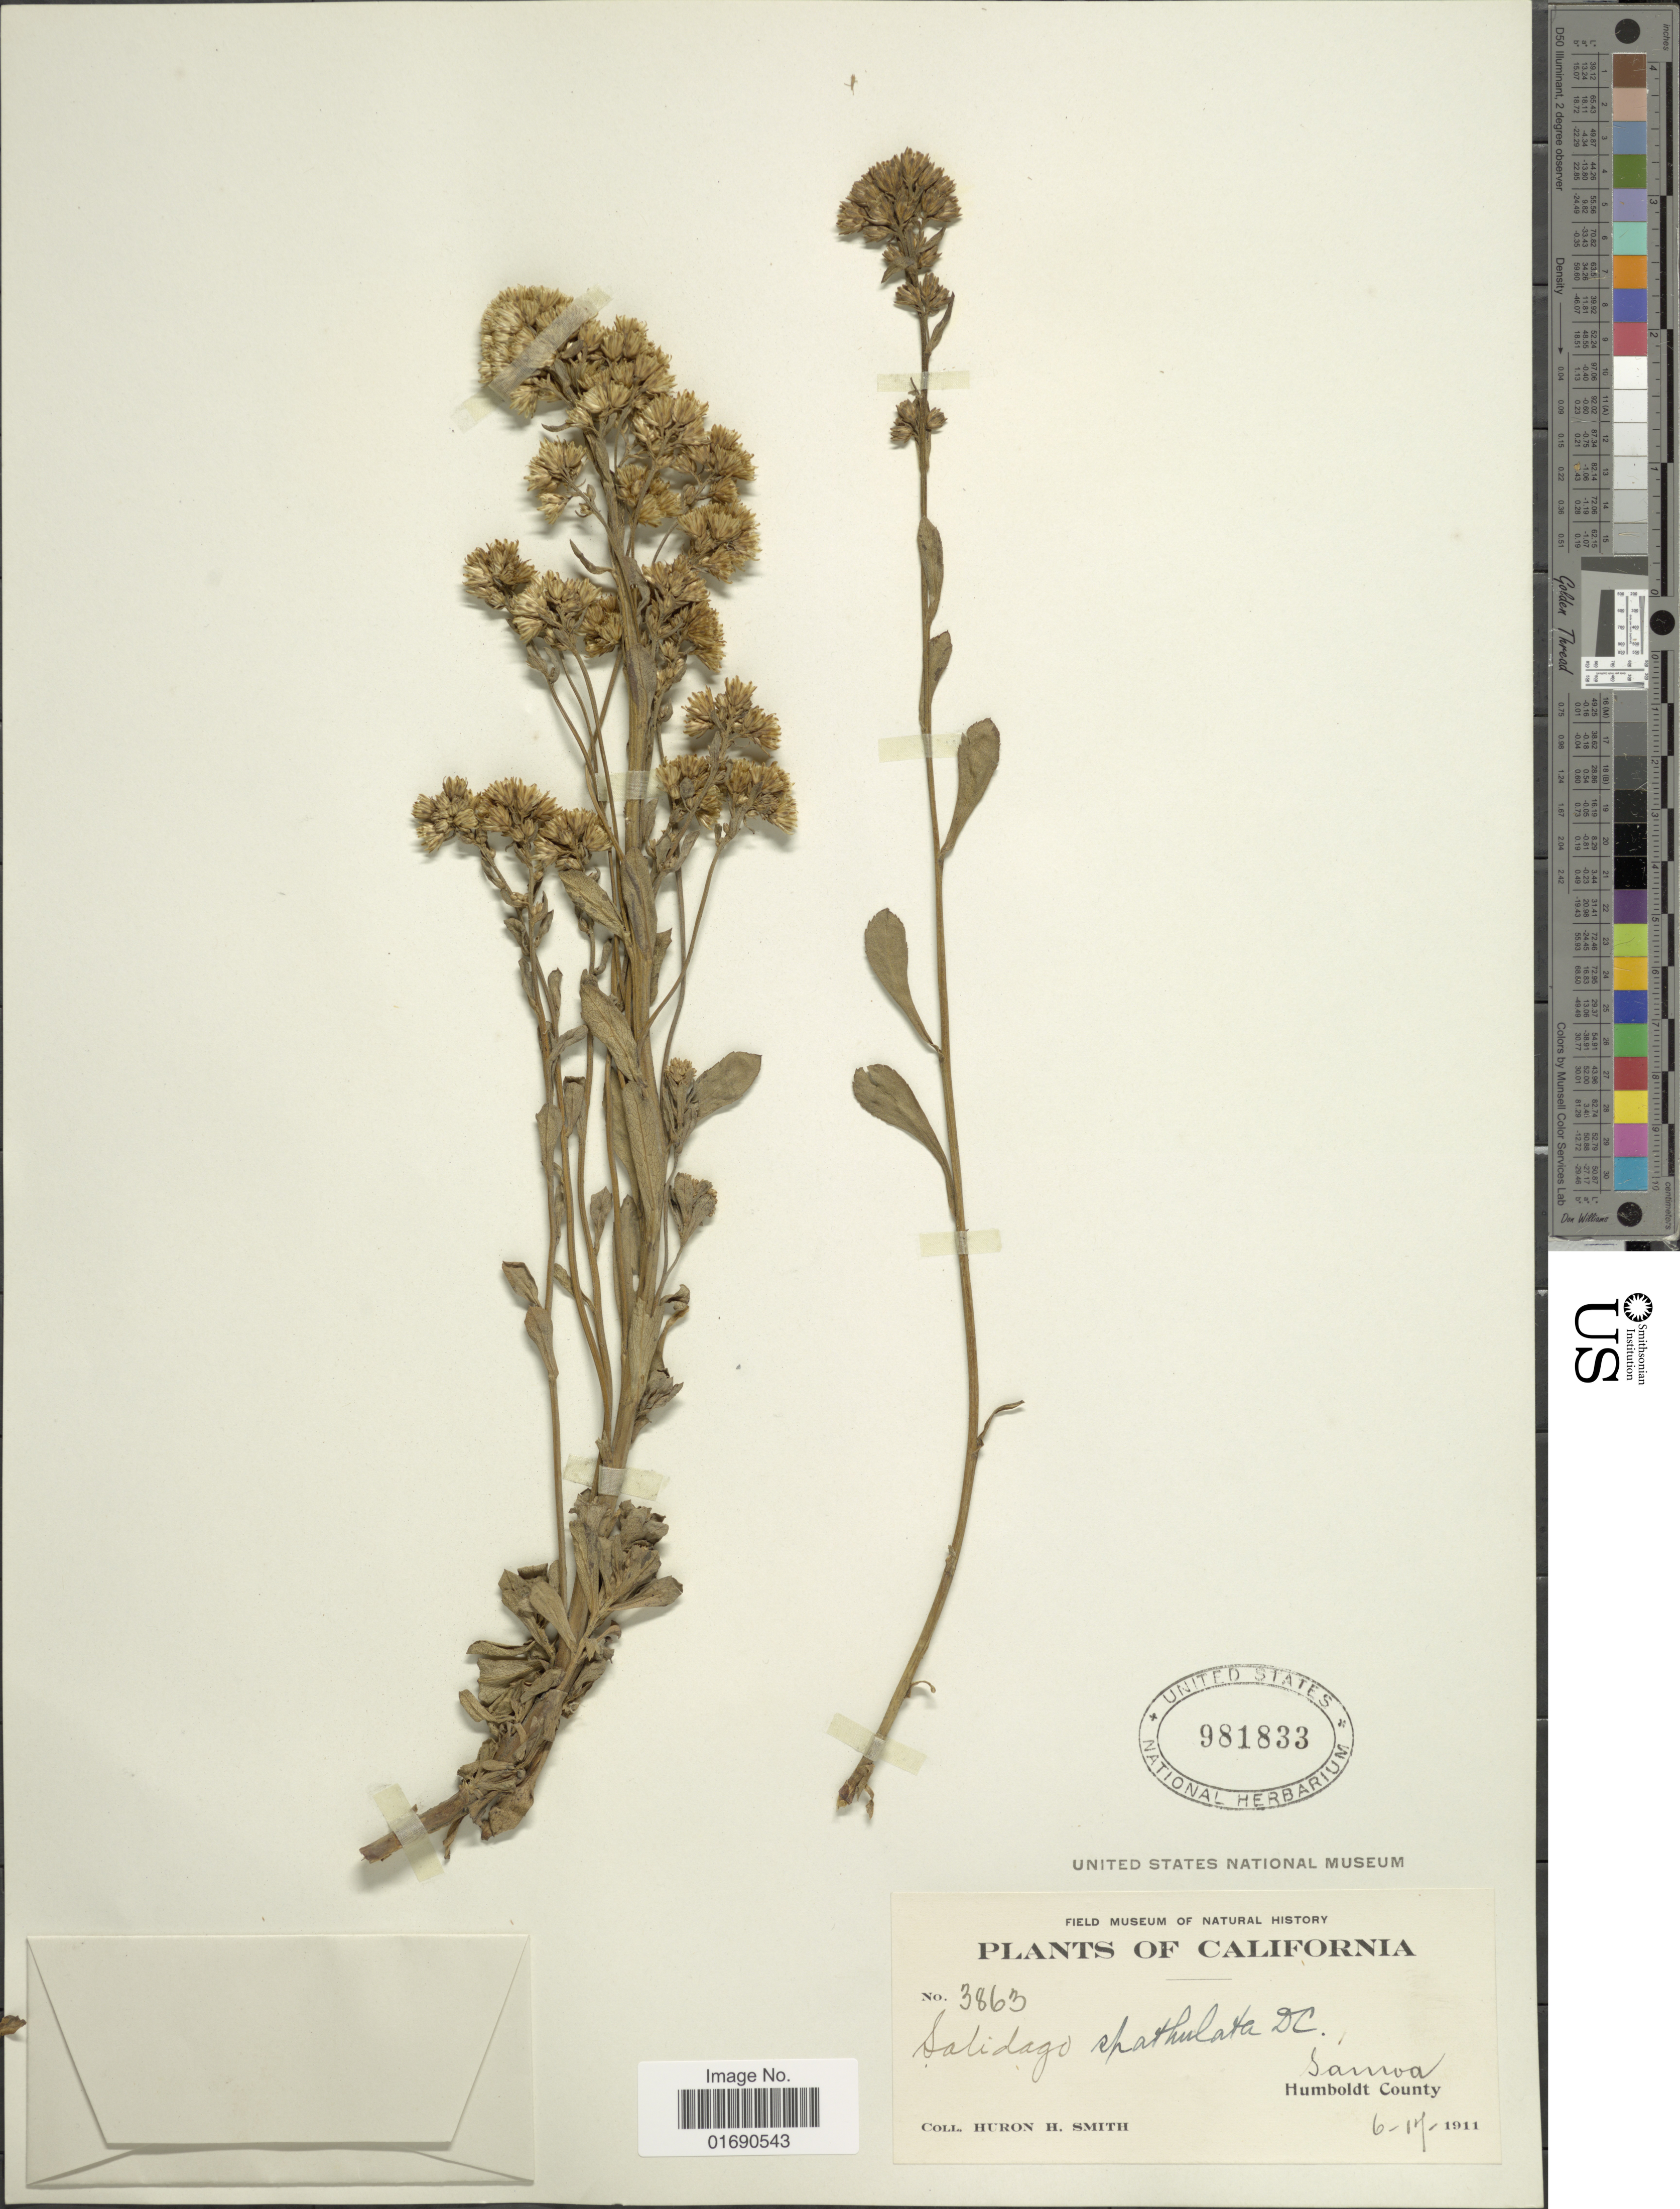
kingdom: Plantae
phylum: Tracheophyta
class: Magnoliopsida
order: Asterales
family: Asteraceae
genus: Solidago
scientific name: Solidago spathulata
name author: DC.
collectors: Huron H. Smith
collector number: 3863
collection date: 1911-07-07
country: United States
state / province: California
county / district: Humboldt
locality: Samoa, Humboldt County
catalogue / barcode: US 981833